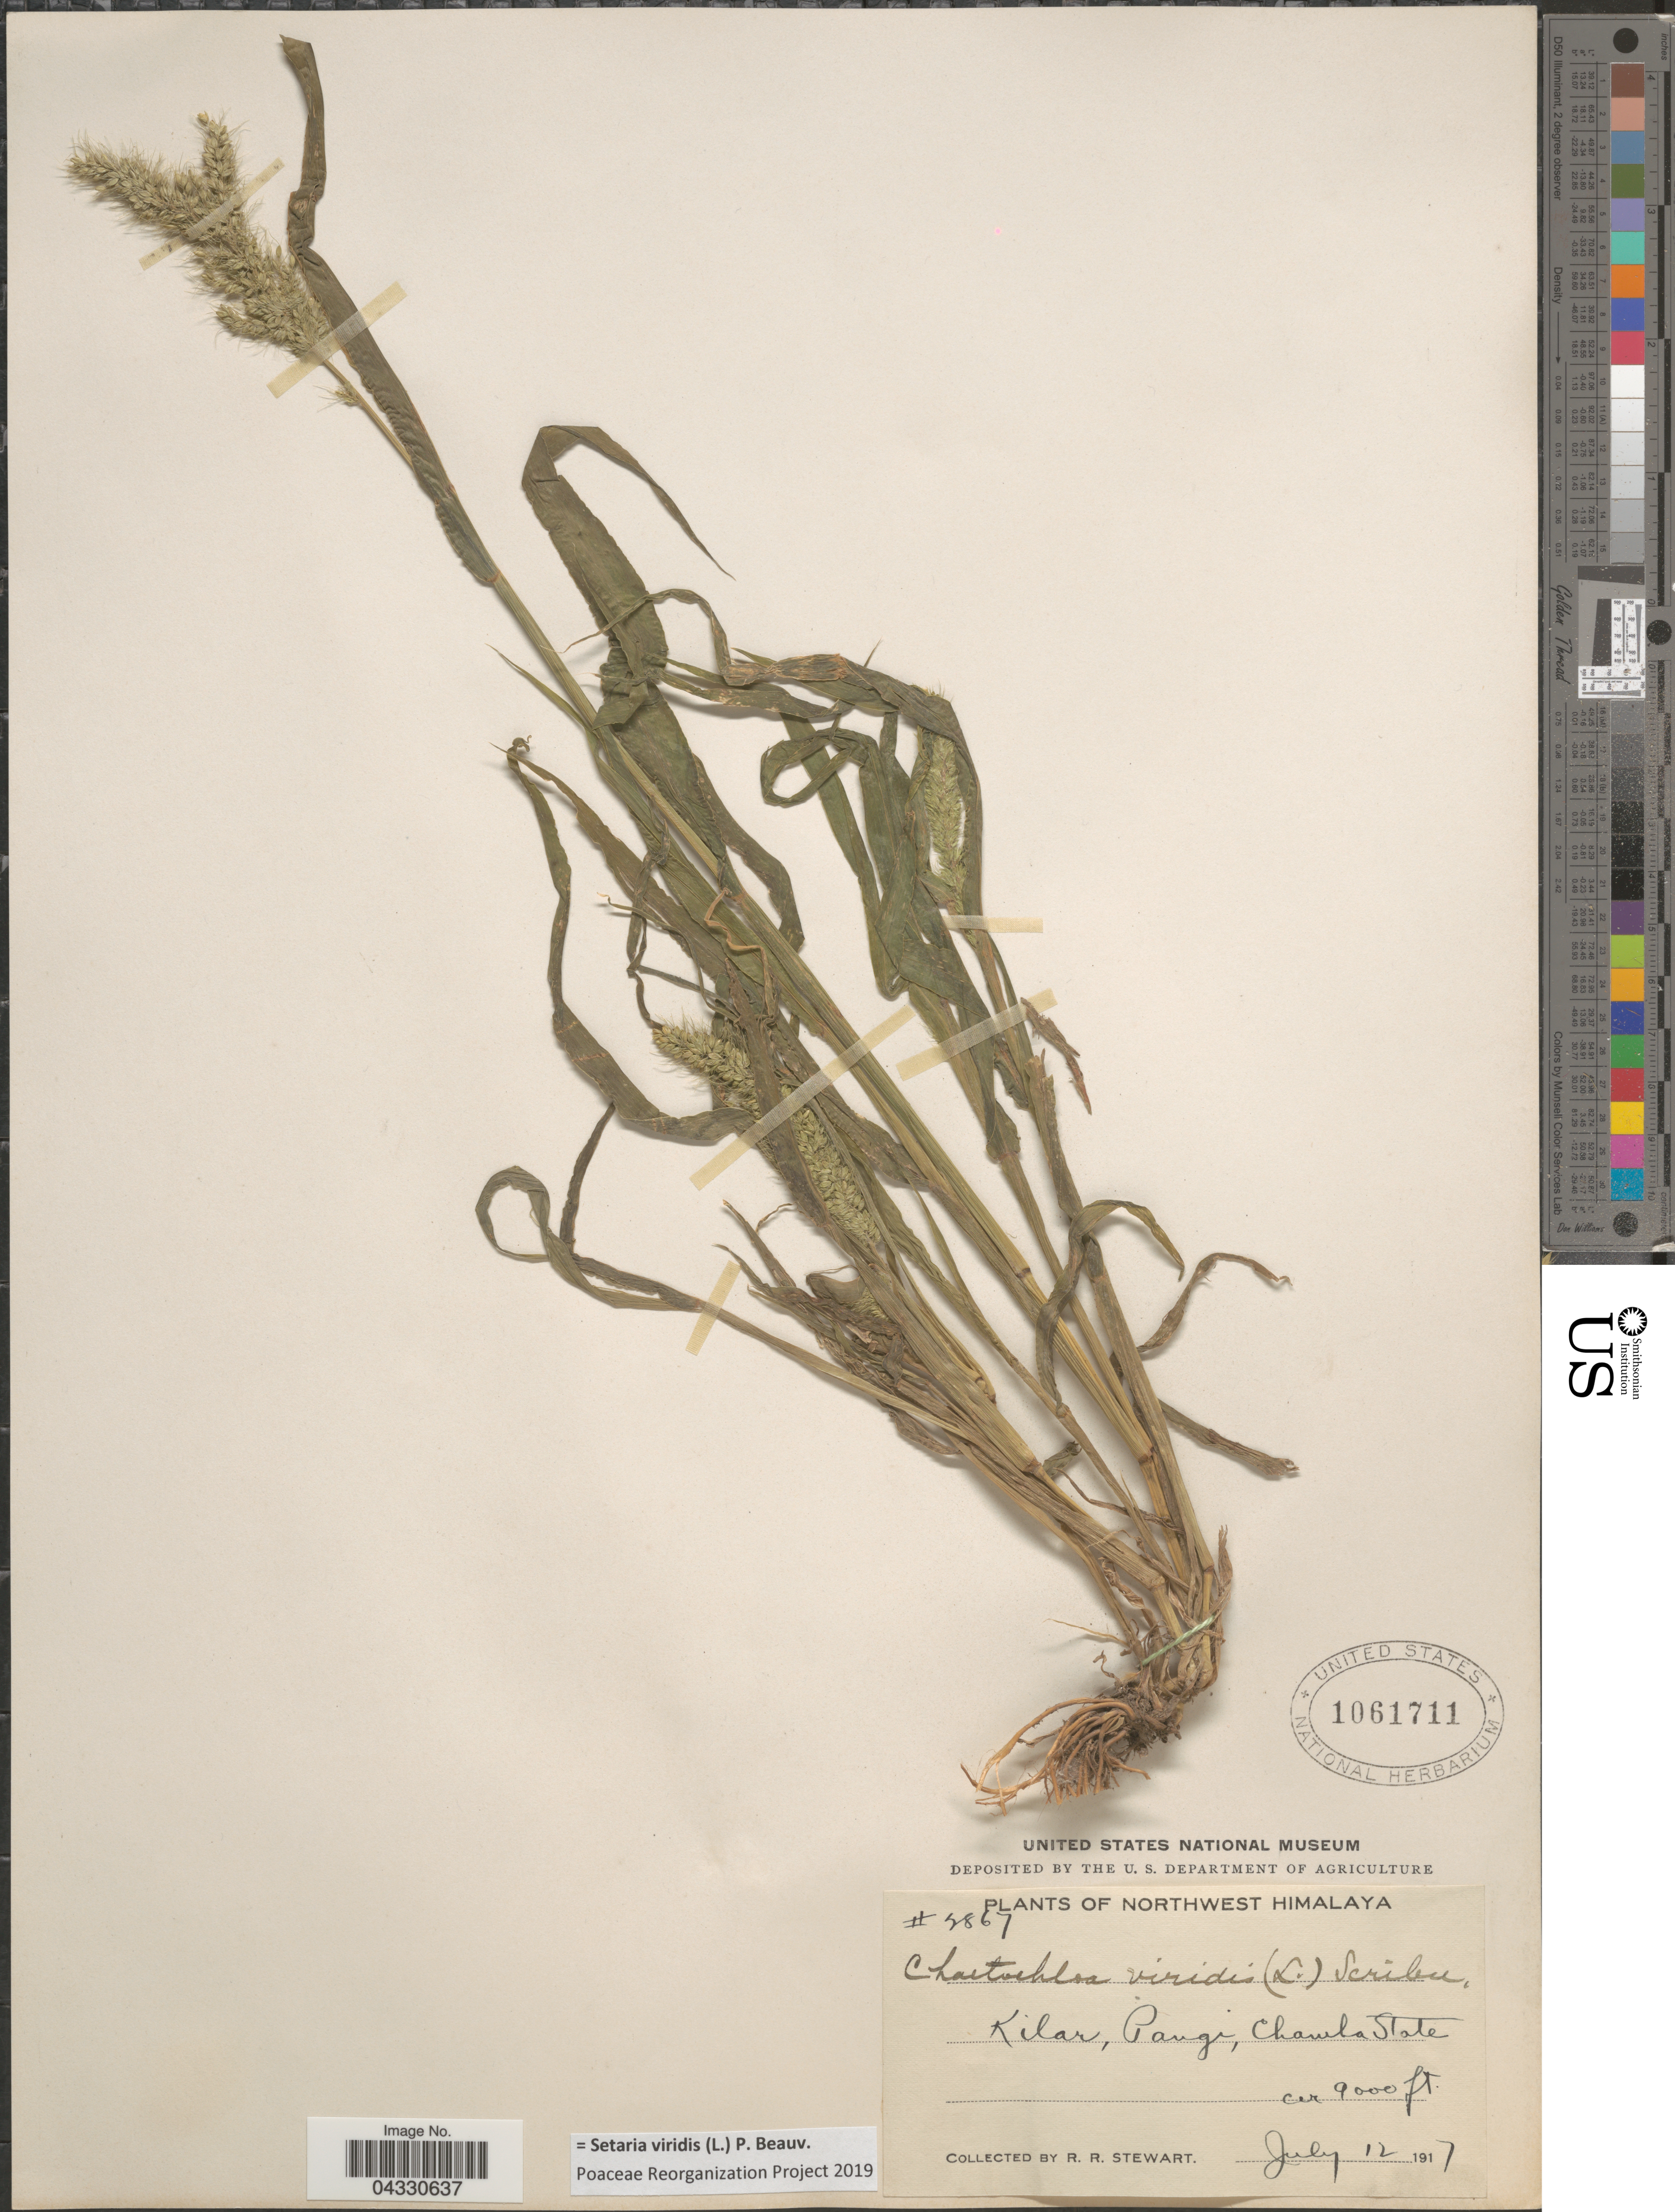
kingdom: Plantae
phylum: Tracheophyta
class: Liliopsida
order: Poales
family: Poaceae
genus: Setaria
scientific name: Setaria viridis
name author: (L.) P. Beauv.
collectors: R. Stewart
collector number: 2867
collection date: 1917-07-12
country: India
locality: Northwest Himalaya. Kilar, Pangi, Chamla State.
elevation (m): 2743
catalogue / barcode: US 1061711